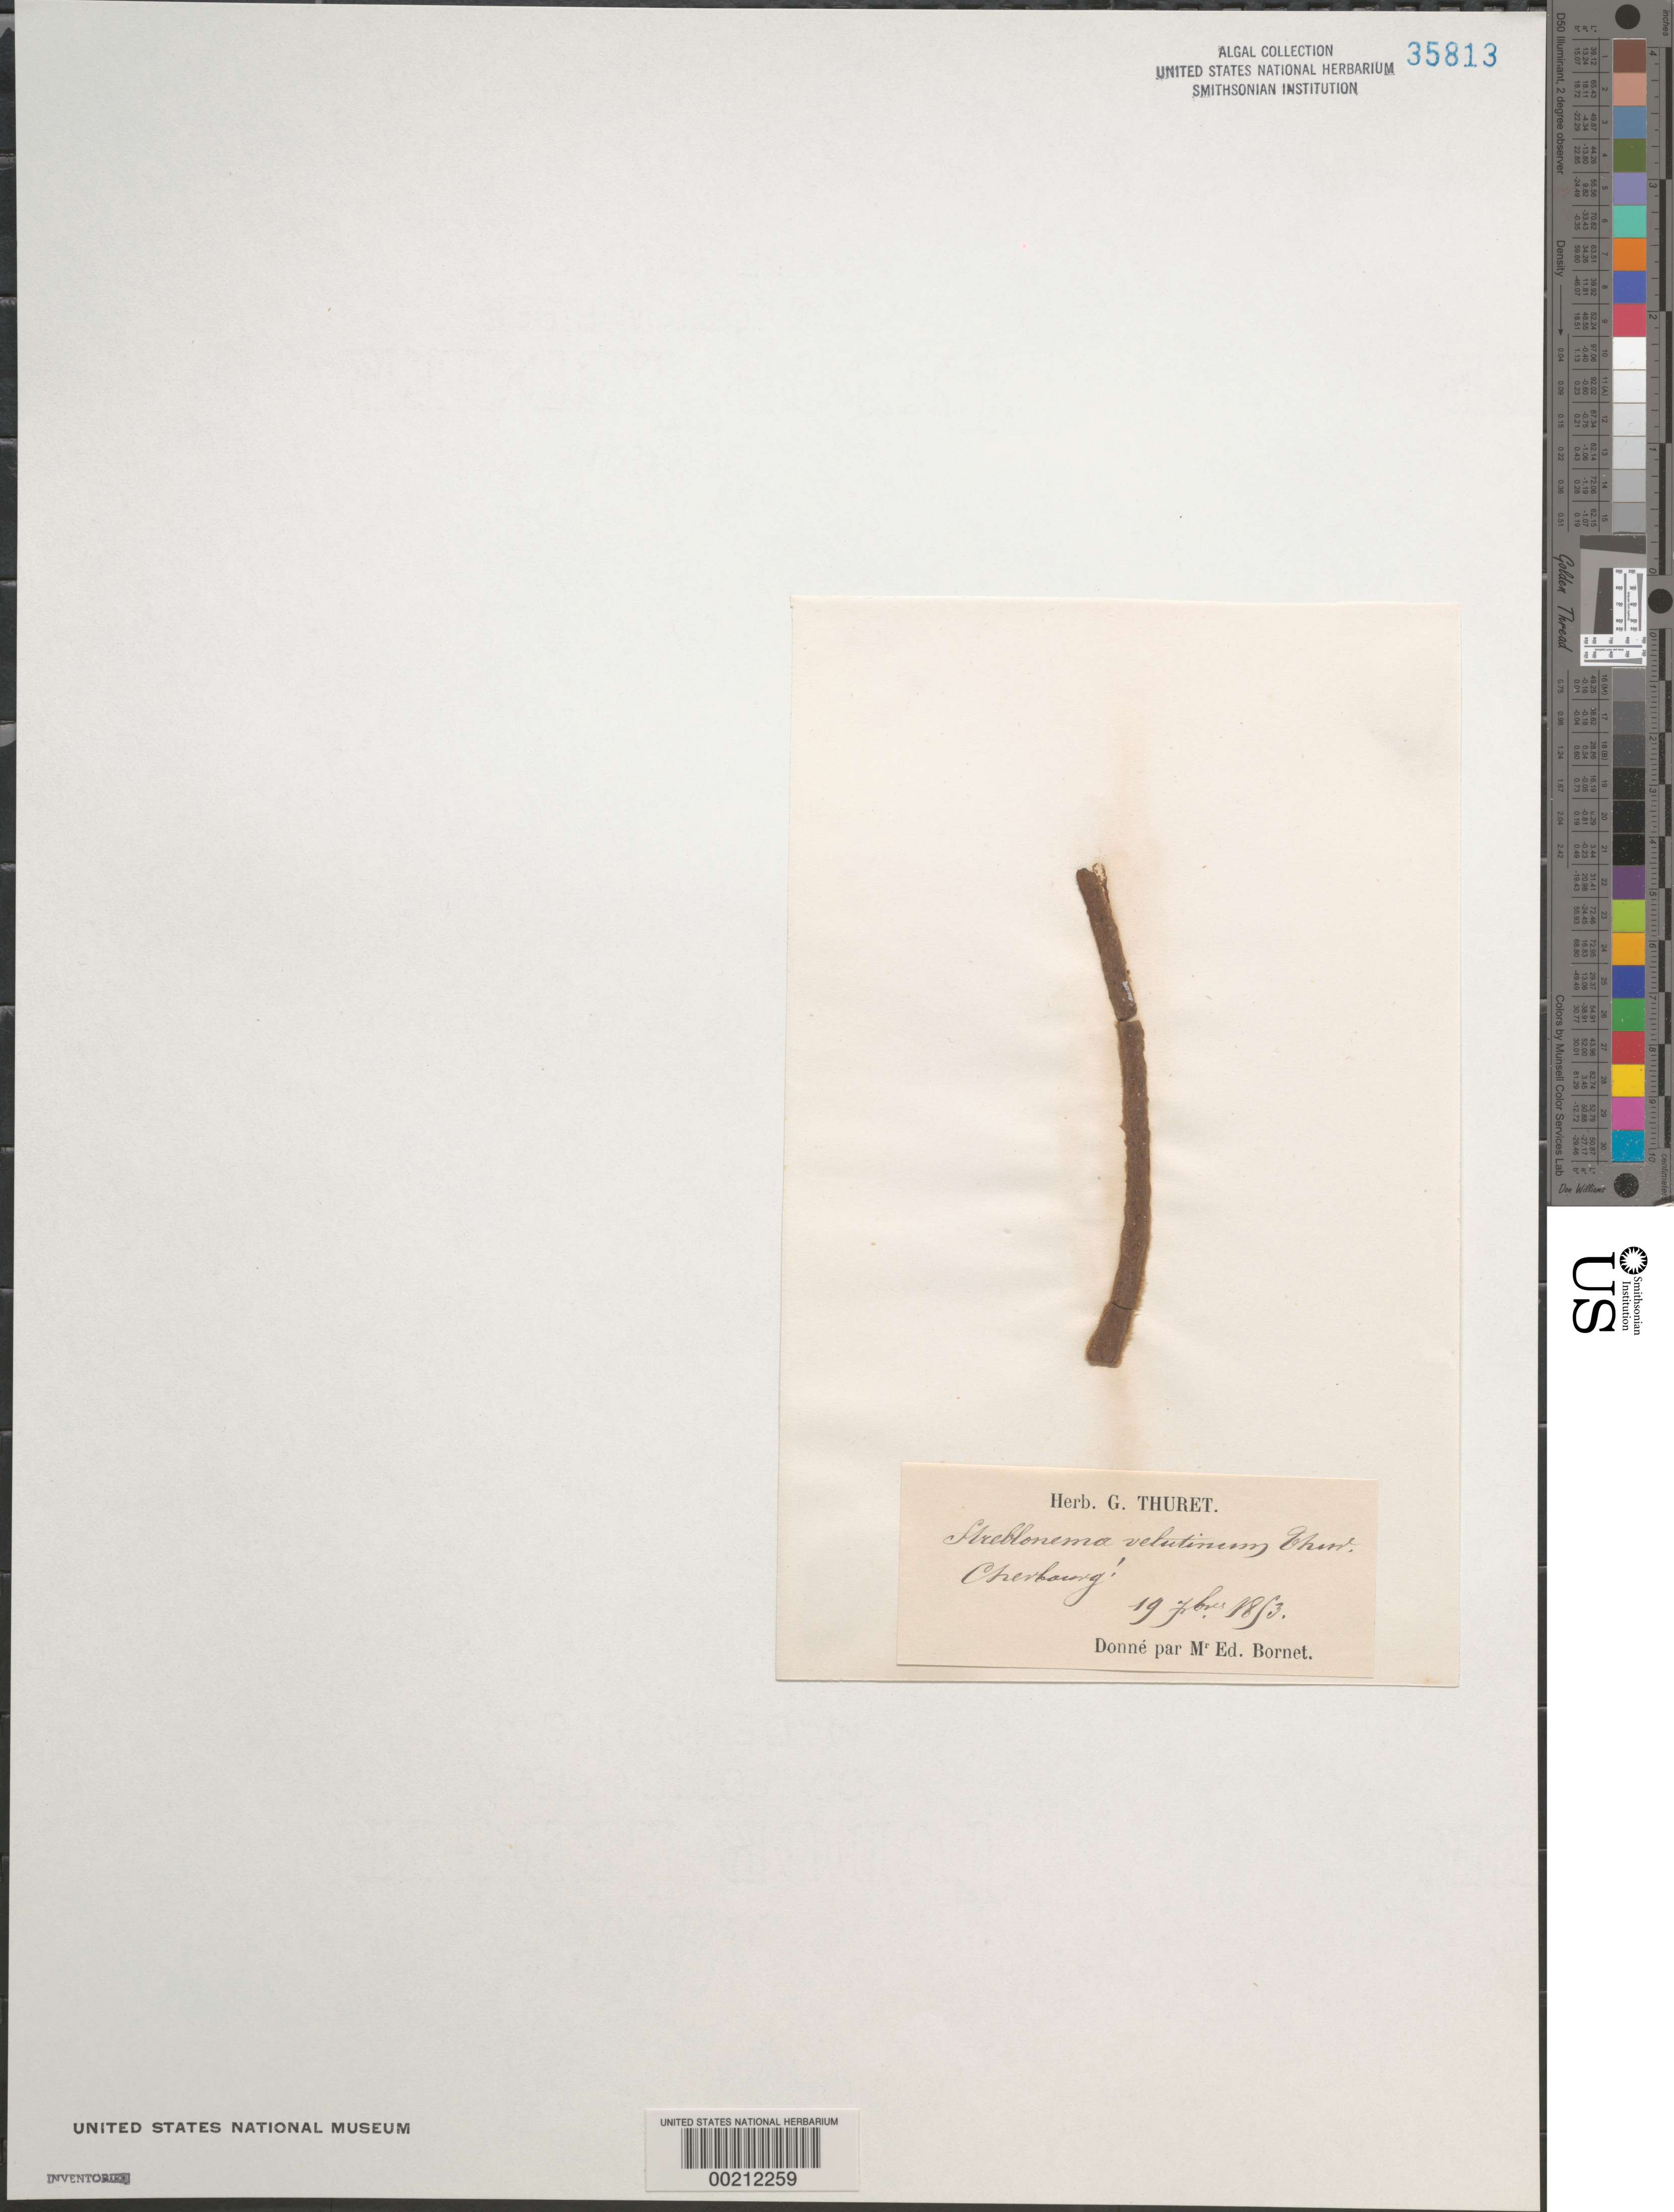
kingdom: Chromista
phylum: Ochrophyta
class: Phaeophyceae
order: Ectocarpales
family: Acinetosporaceae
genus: Herponema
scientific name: Herponema velutinum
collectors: Thuret, G. (herbarium)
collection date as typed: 19 Feb 1853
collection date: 1853-02-19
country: France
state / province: Normandie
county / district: Manche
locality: Cherbourg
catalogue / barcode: US 35813